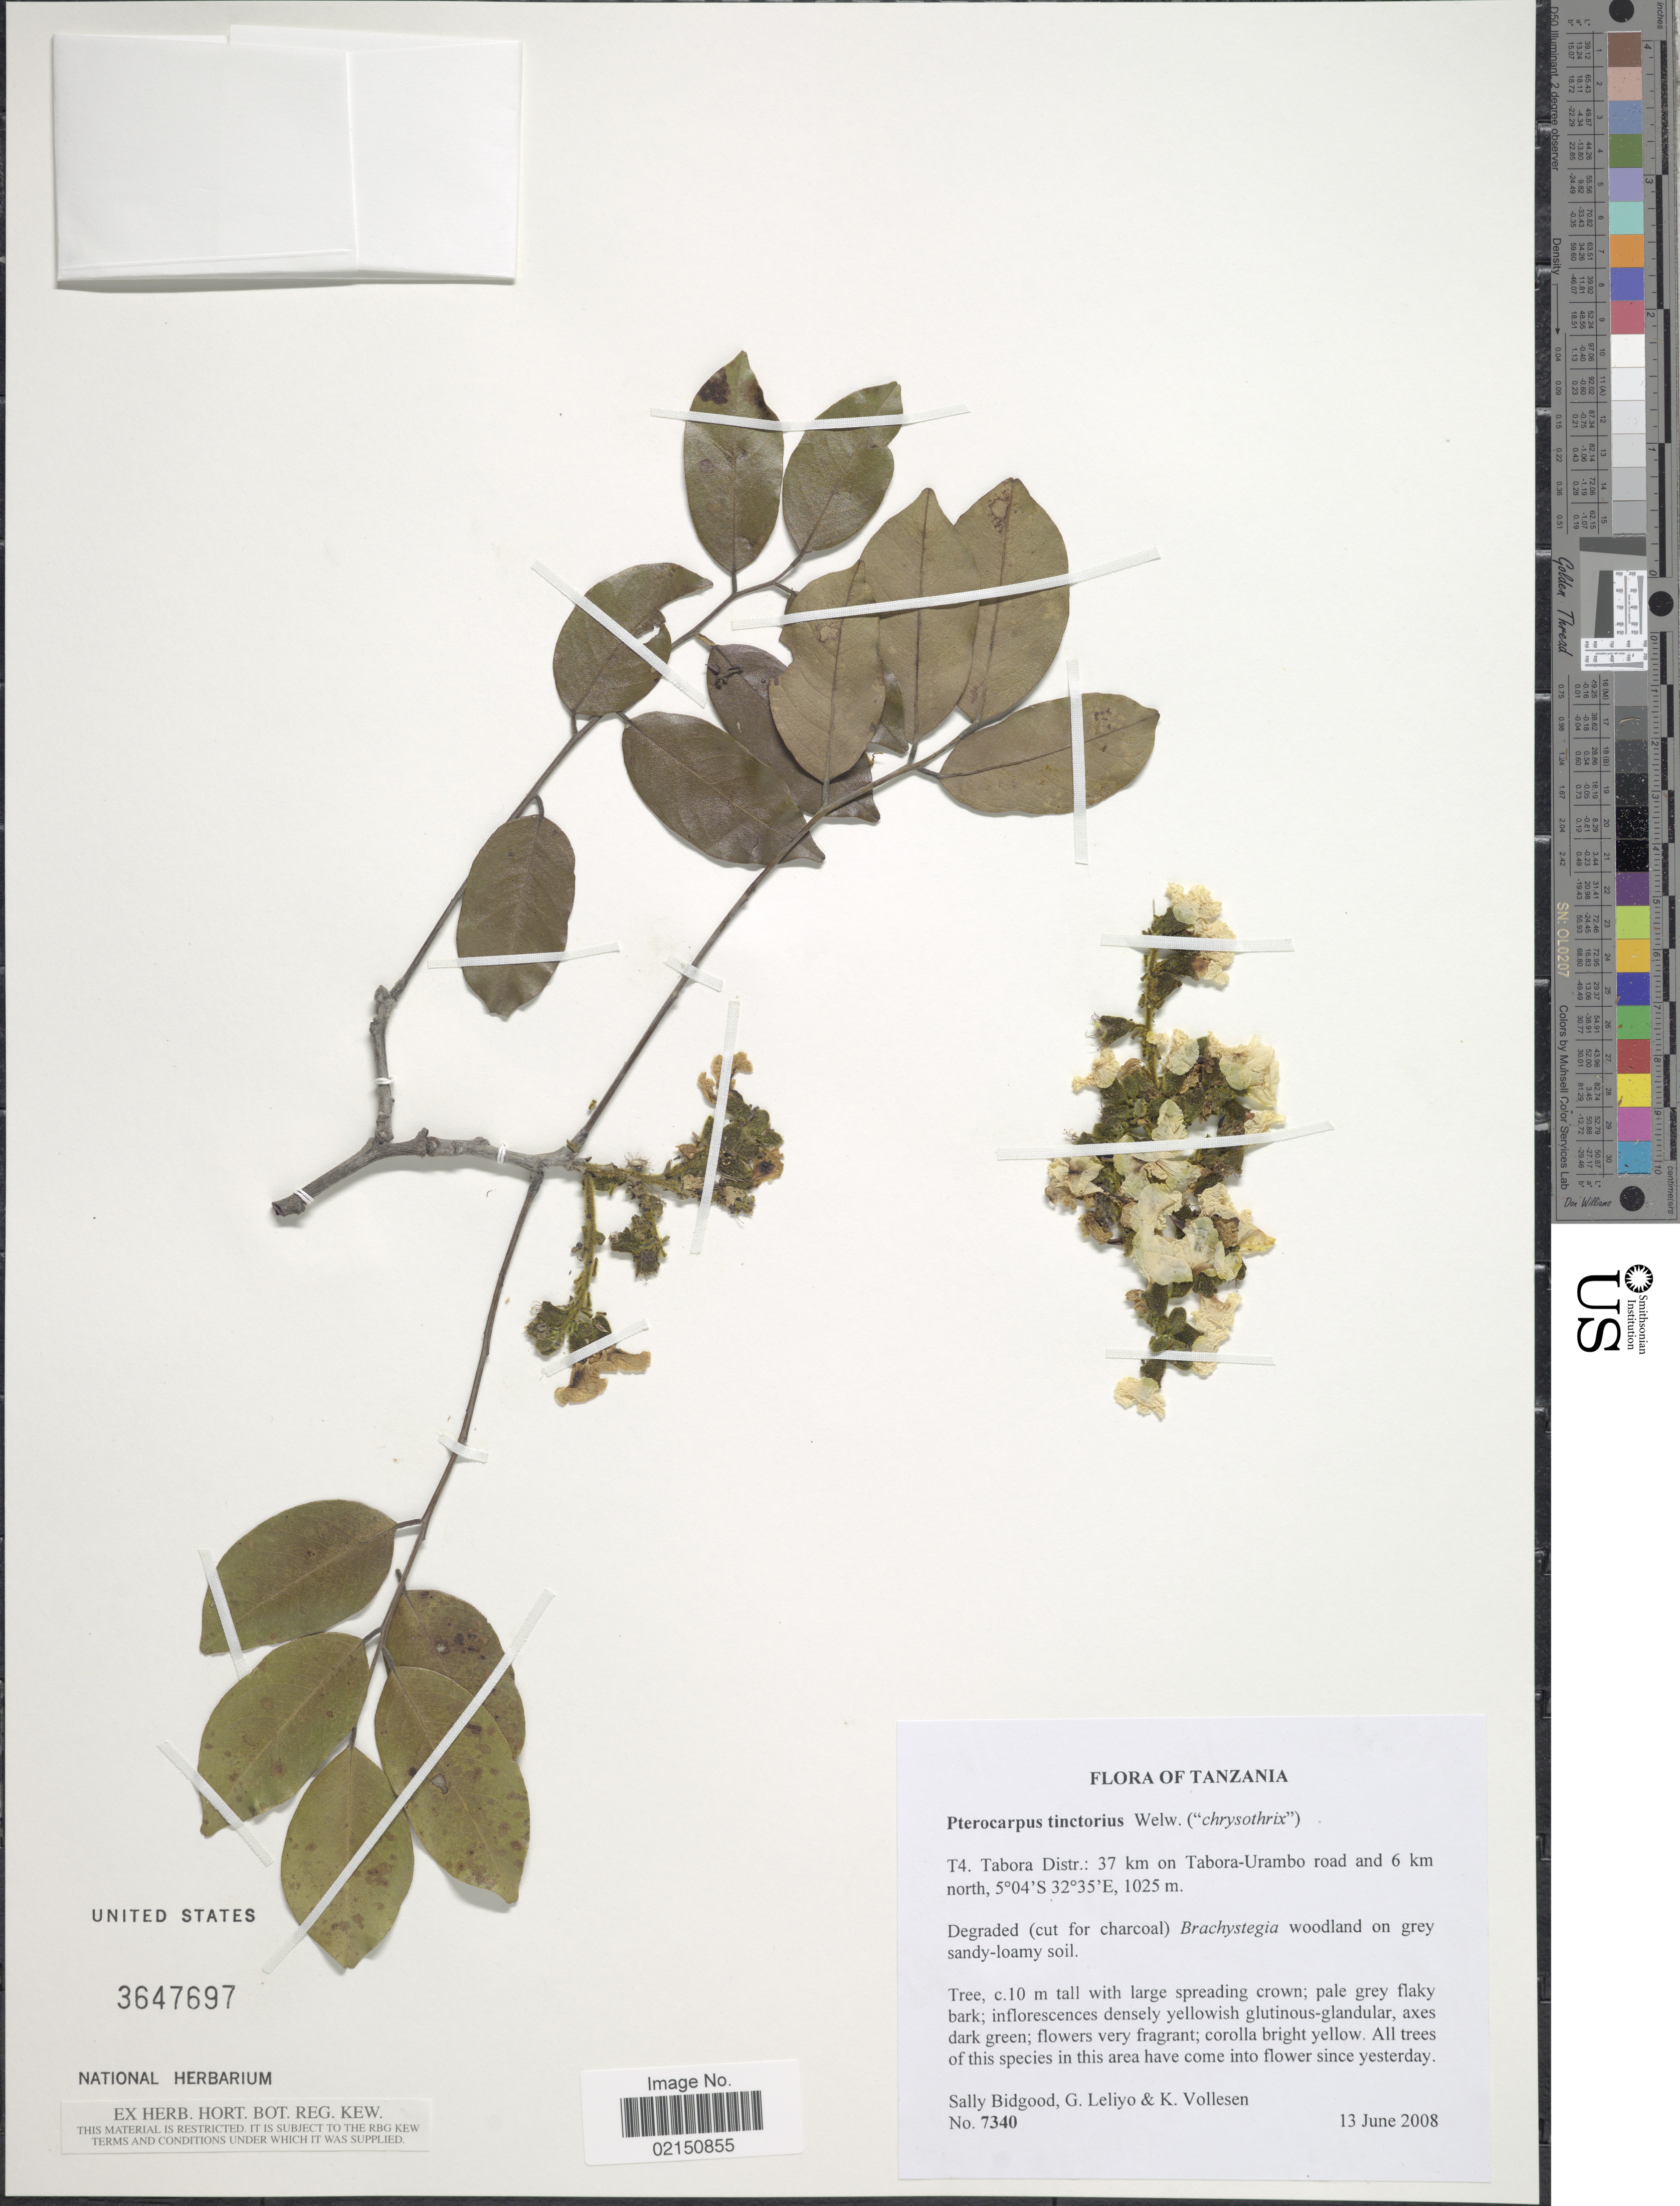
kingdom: Plantae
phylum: Tracheophyta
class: Magnoliopsida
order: Fabales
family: Fabaceae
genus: Pterocarpus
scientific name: Pterocarpus tinctorius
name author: Welw.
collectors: S. Bidgood, G. Leliyo & K. Vollesen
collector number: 7340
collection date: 2008-06-13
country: Tanzania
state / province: Tabora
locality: T4: 37 km on Tabora-Urambo road and 6 km north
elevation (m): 1025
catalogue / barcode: US 3647697